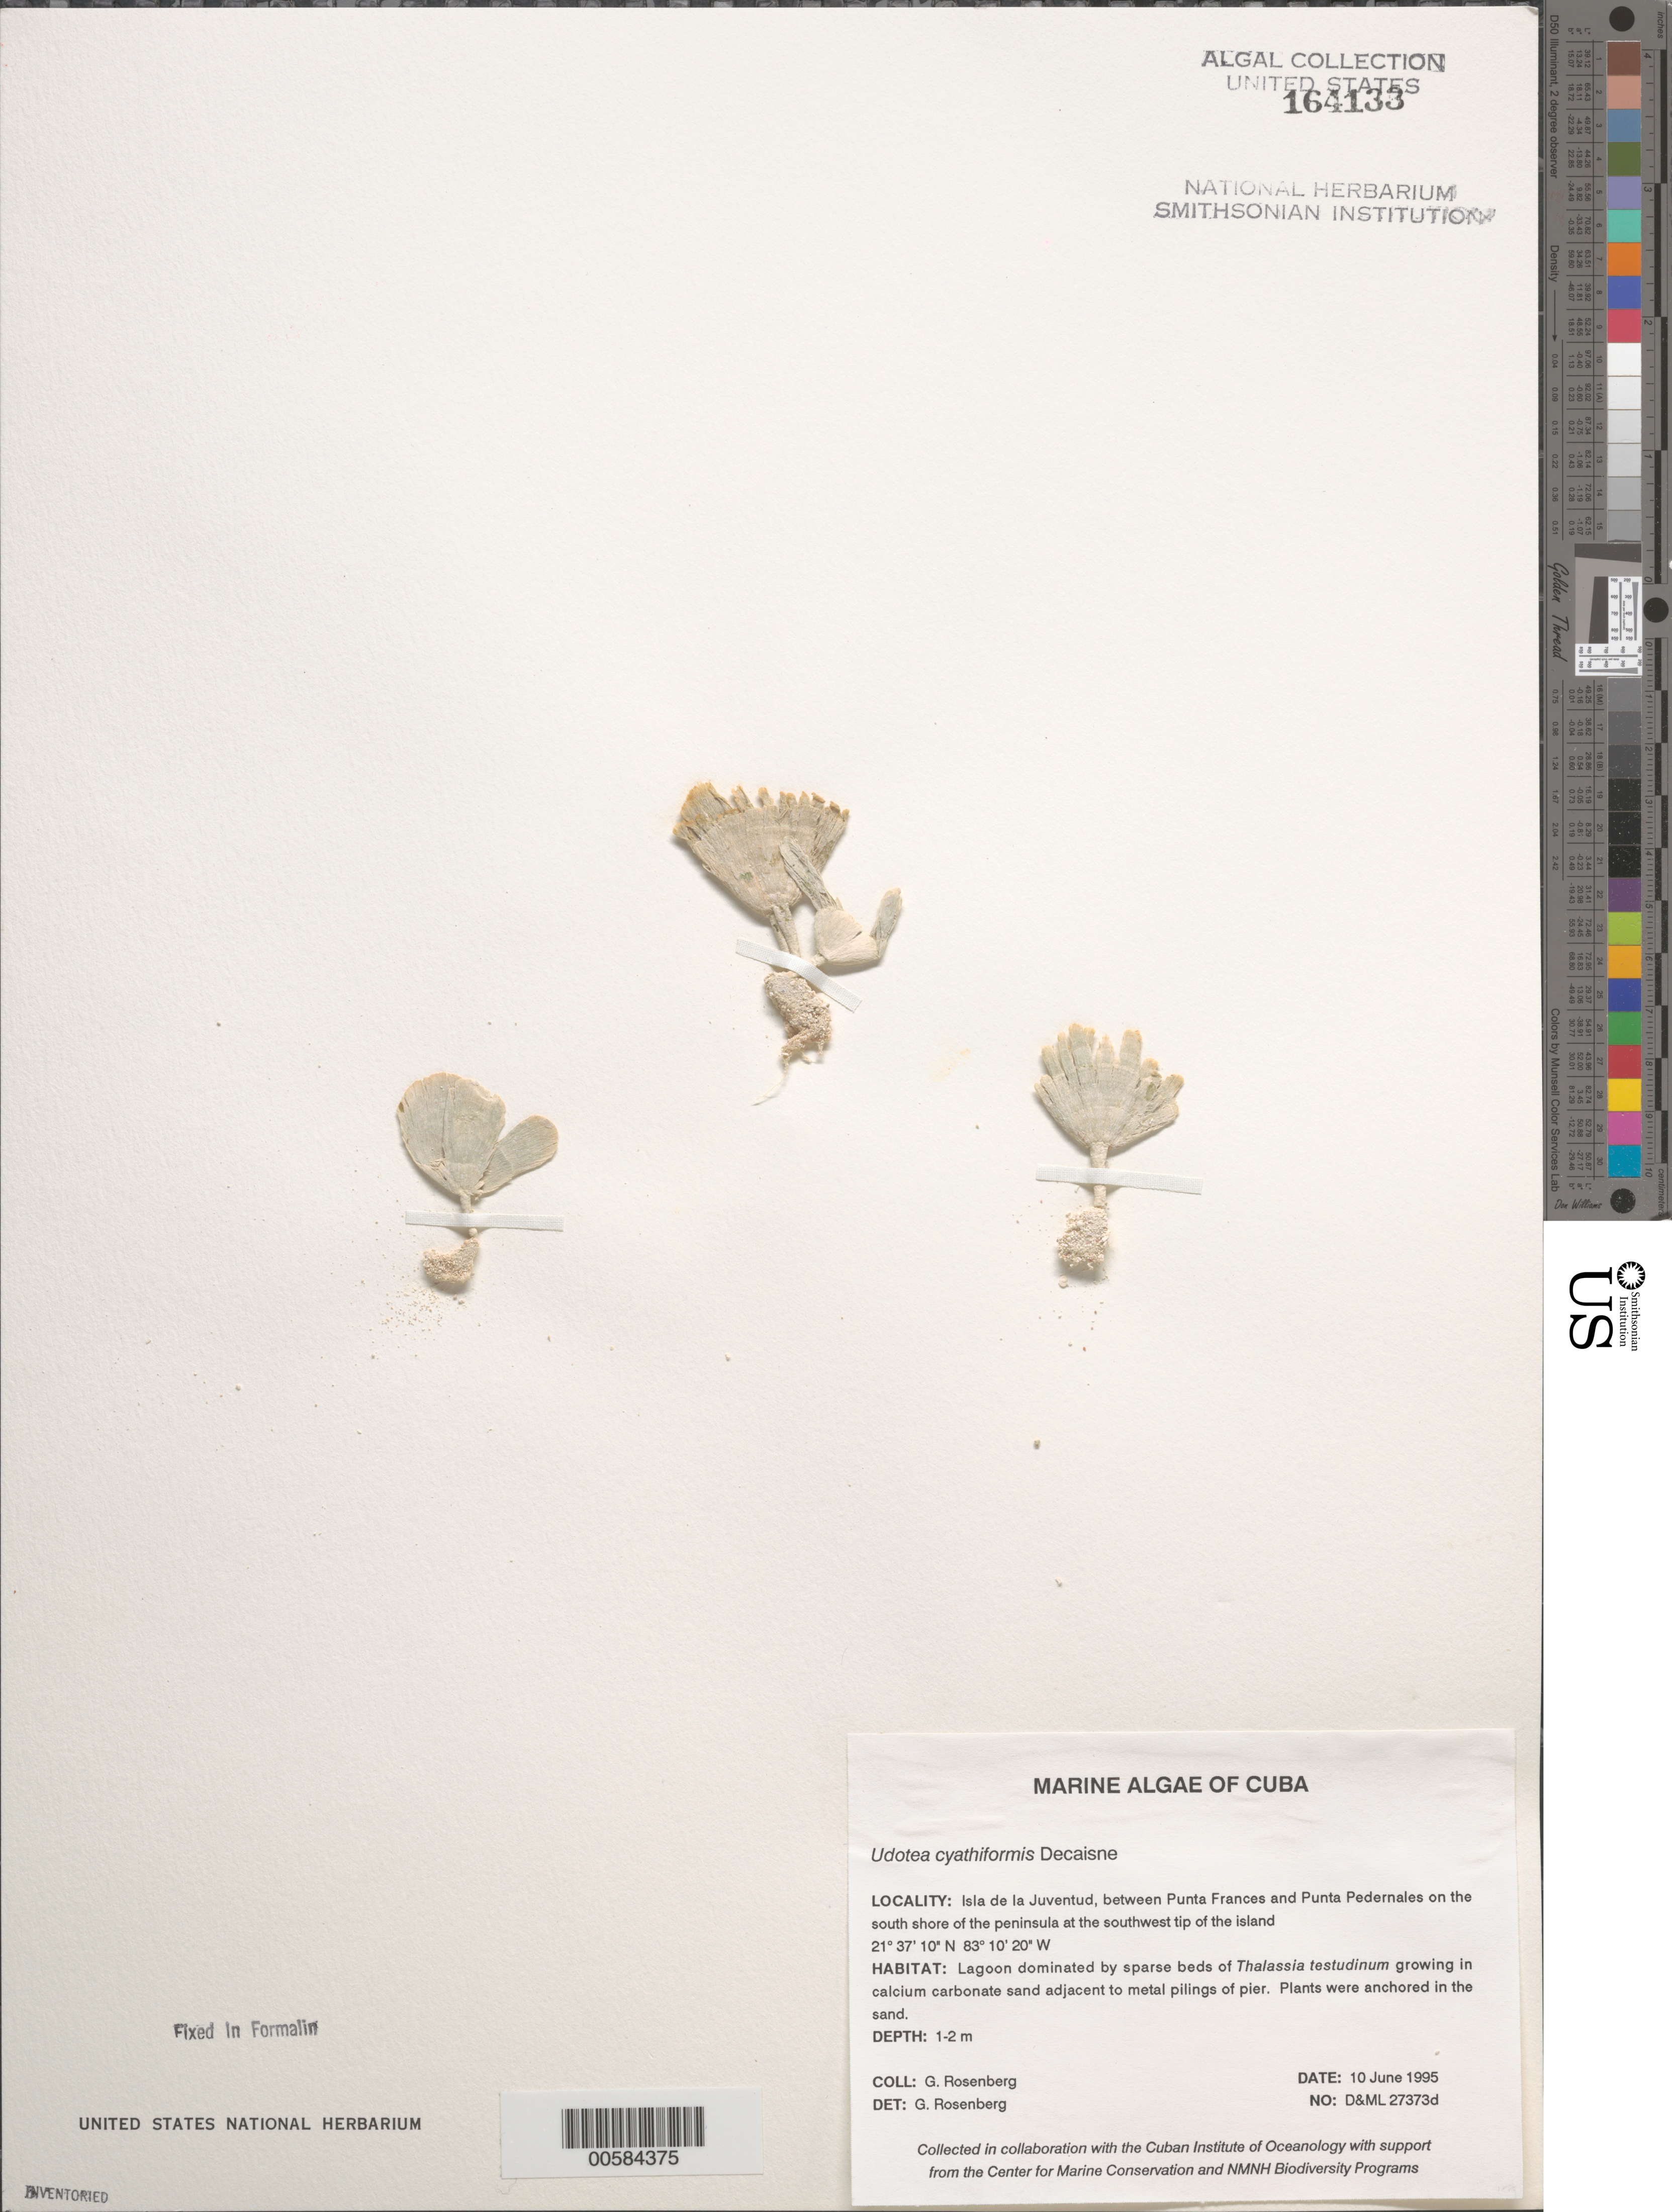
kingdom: Plantae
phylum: Chlorophyta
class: Ulvophyceae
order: Bryopsidales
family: Udoteaceae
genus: Udotea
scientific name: Udotea cyathiformis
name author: Decne.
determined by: Rosenberg, G.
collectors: G. Rosenberg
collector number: D&ML 27373d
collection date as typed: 10 Jun 1995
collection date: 1995-06-10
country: Cuba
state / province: Isla de La Juventud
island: Isla de la Juventud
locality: Between Punta Frances and Punta Pedernales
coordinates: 21 37' 10" N, 83 10' 20" W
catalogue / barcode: US 164133